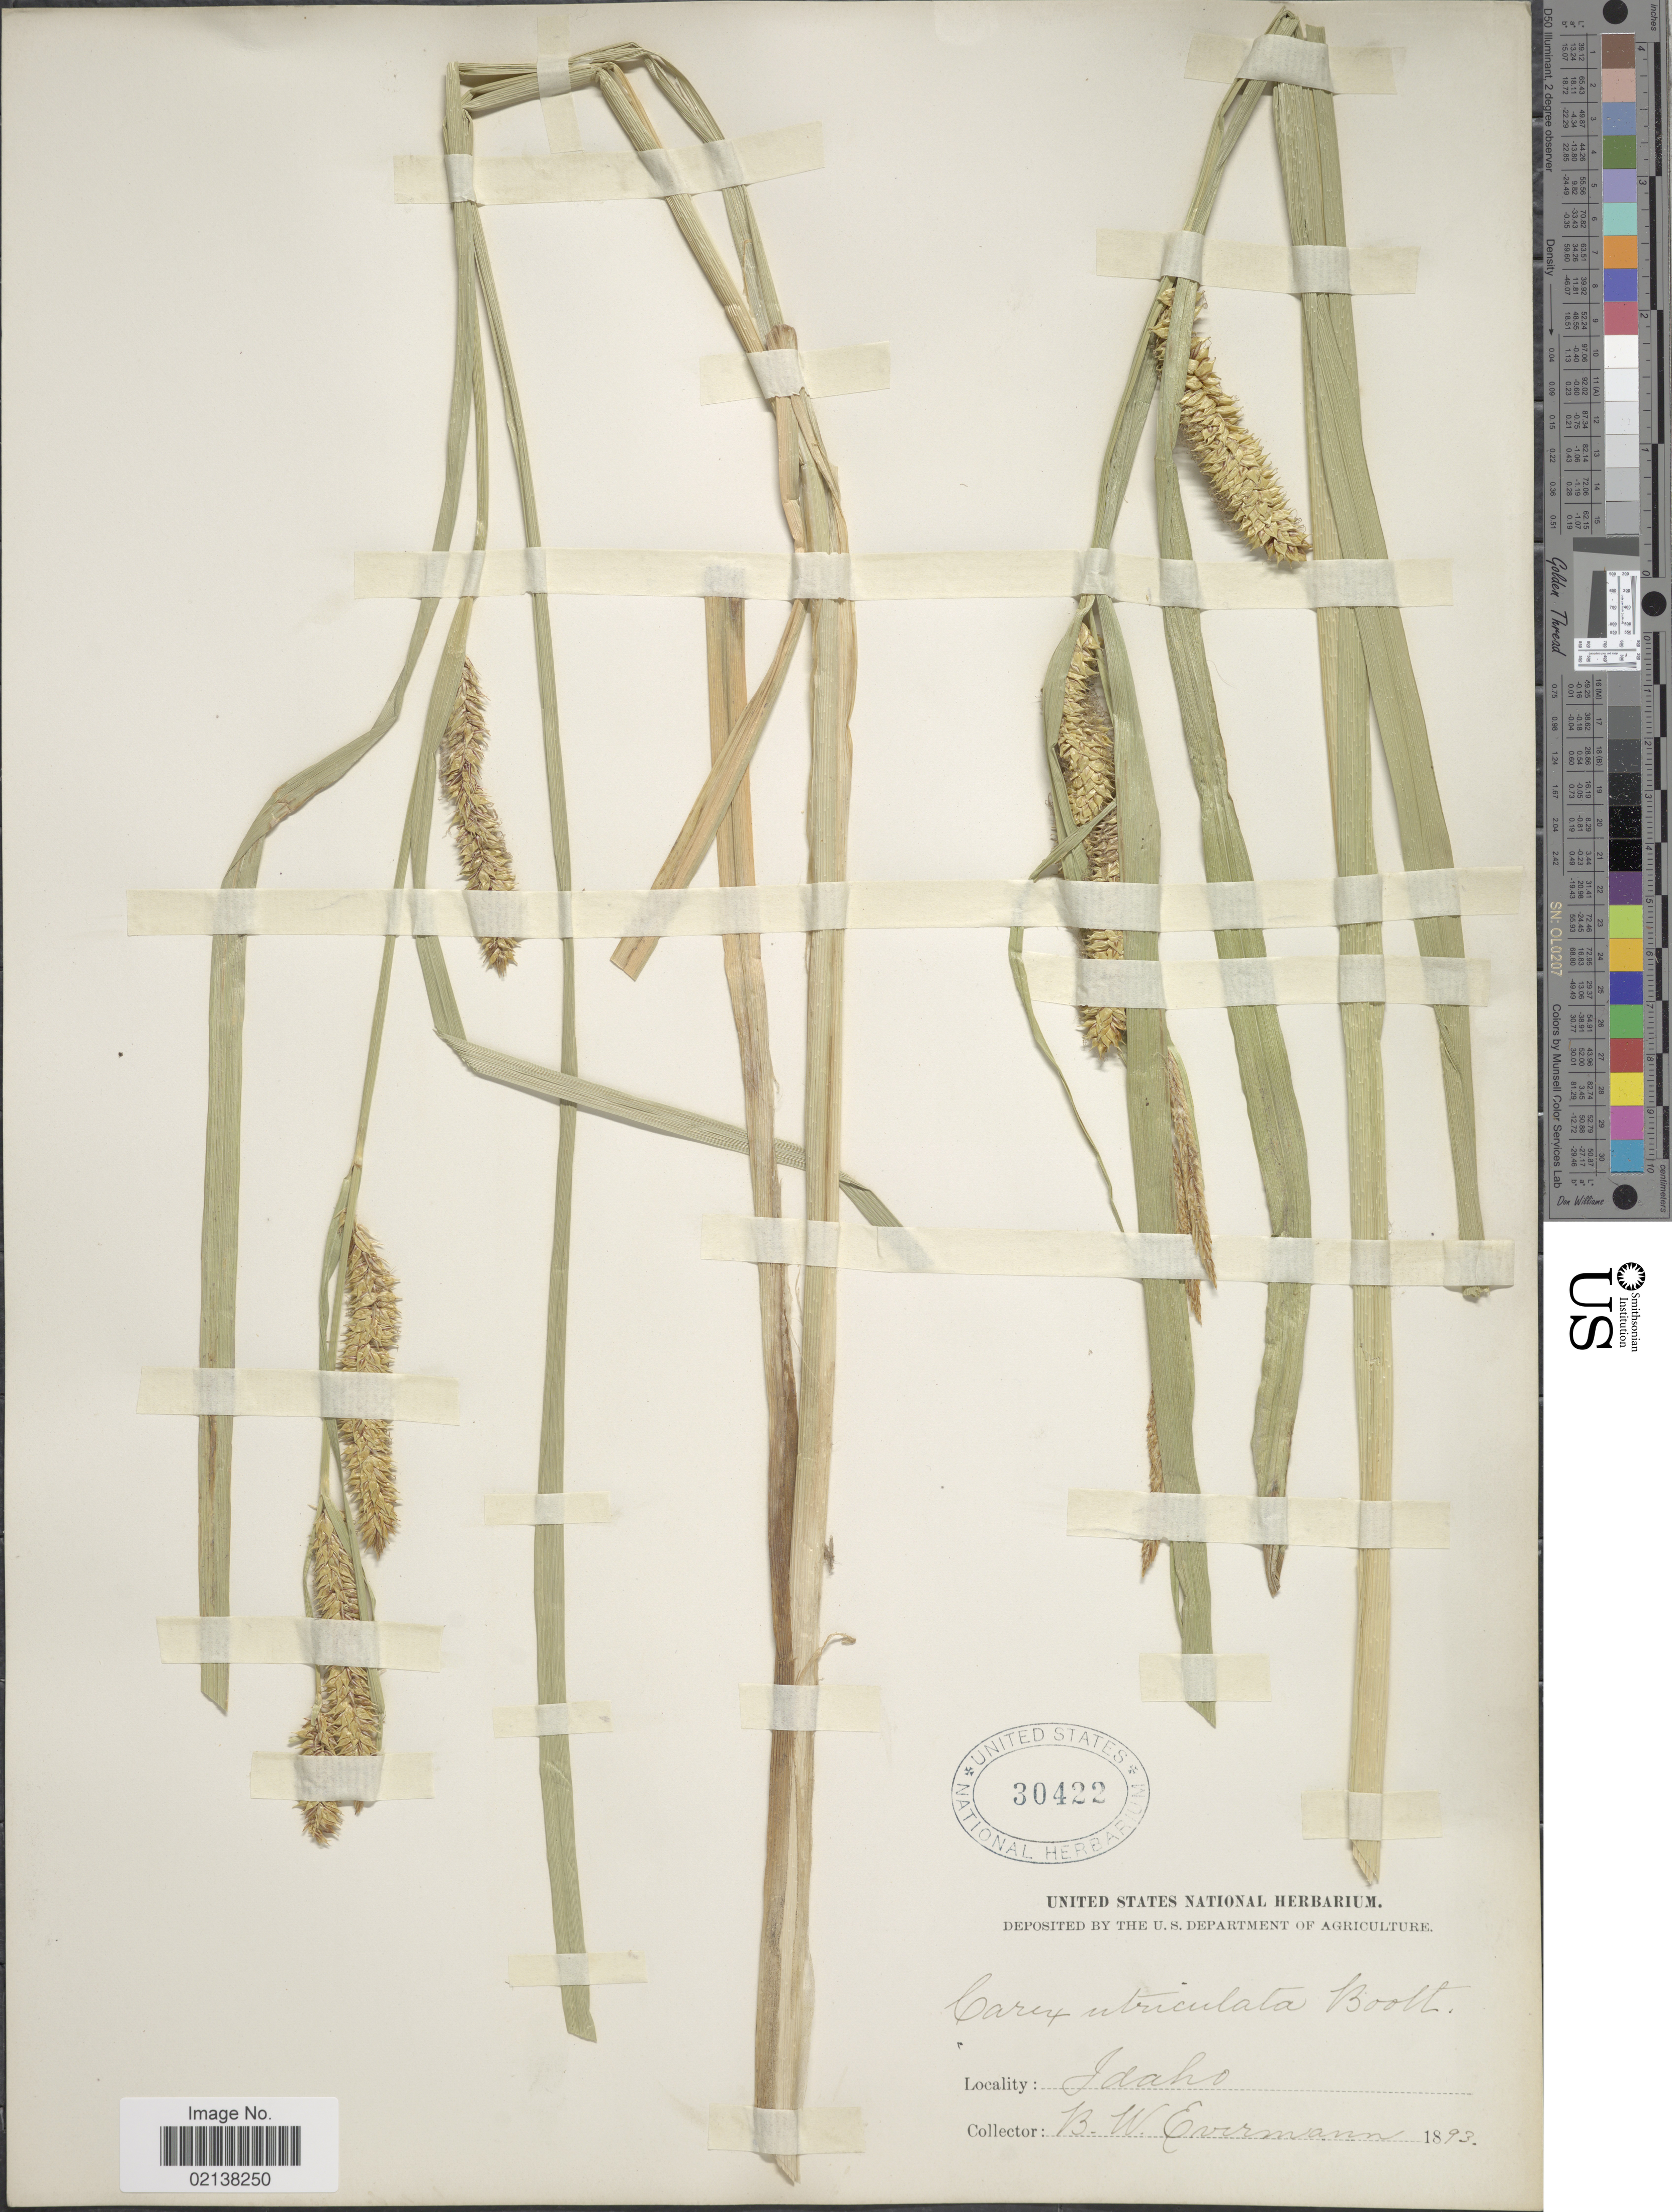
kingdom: Plantae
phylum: Tracheophyta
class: Liliopsida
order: Poales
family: Cyperaceae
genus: Carex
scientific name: Carex utriculata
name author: Boott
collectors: B. W. Evermann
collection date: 1893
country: United States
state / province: Idaho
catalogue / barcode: US 30422